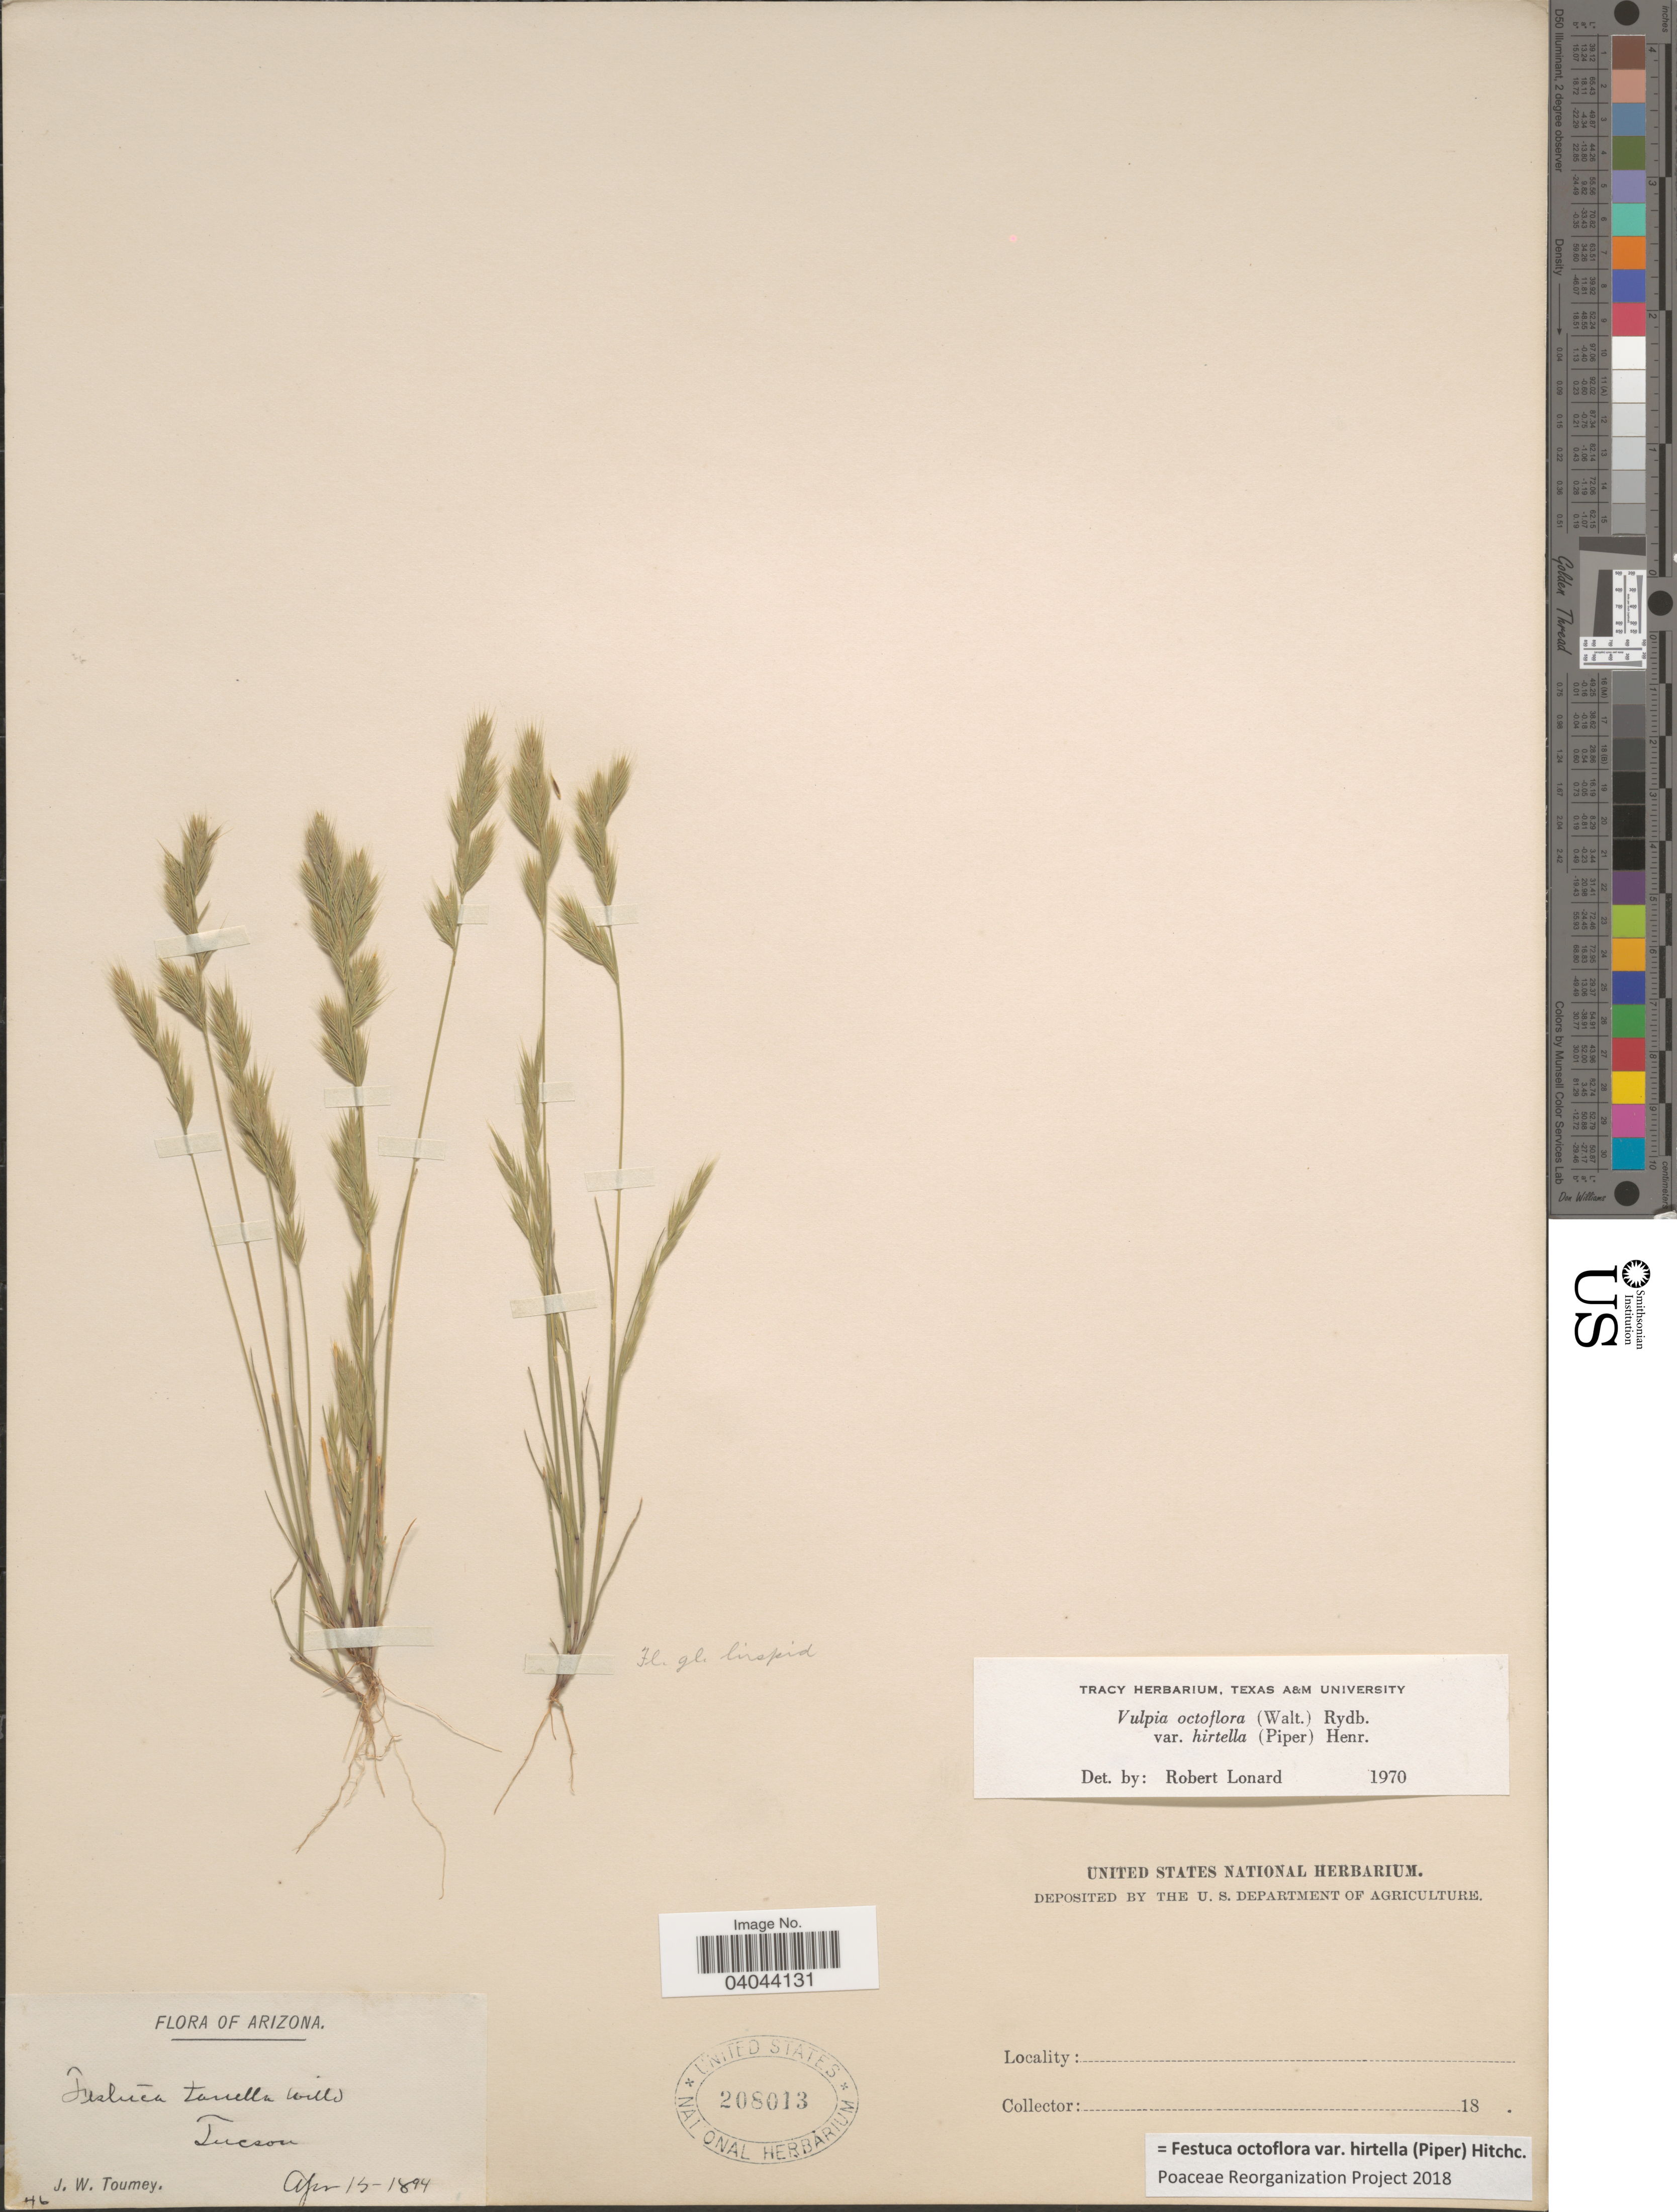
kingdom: Plantae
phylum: Tracheophyta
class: Liliopsida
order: Poales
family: Poaceae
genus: Festuca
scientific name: Festuca octoflora var. hirtella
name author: Piper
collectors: J. W. Toumey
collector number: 46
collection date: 1894-04-15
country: United States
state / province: Arizona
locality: Tucson.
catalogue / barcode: US 208013